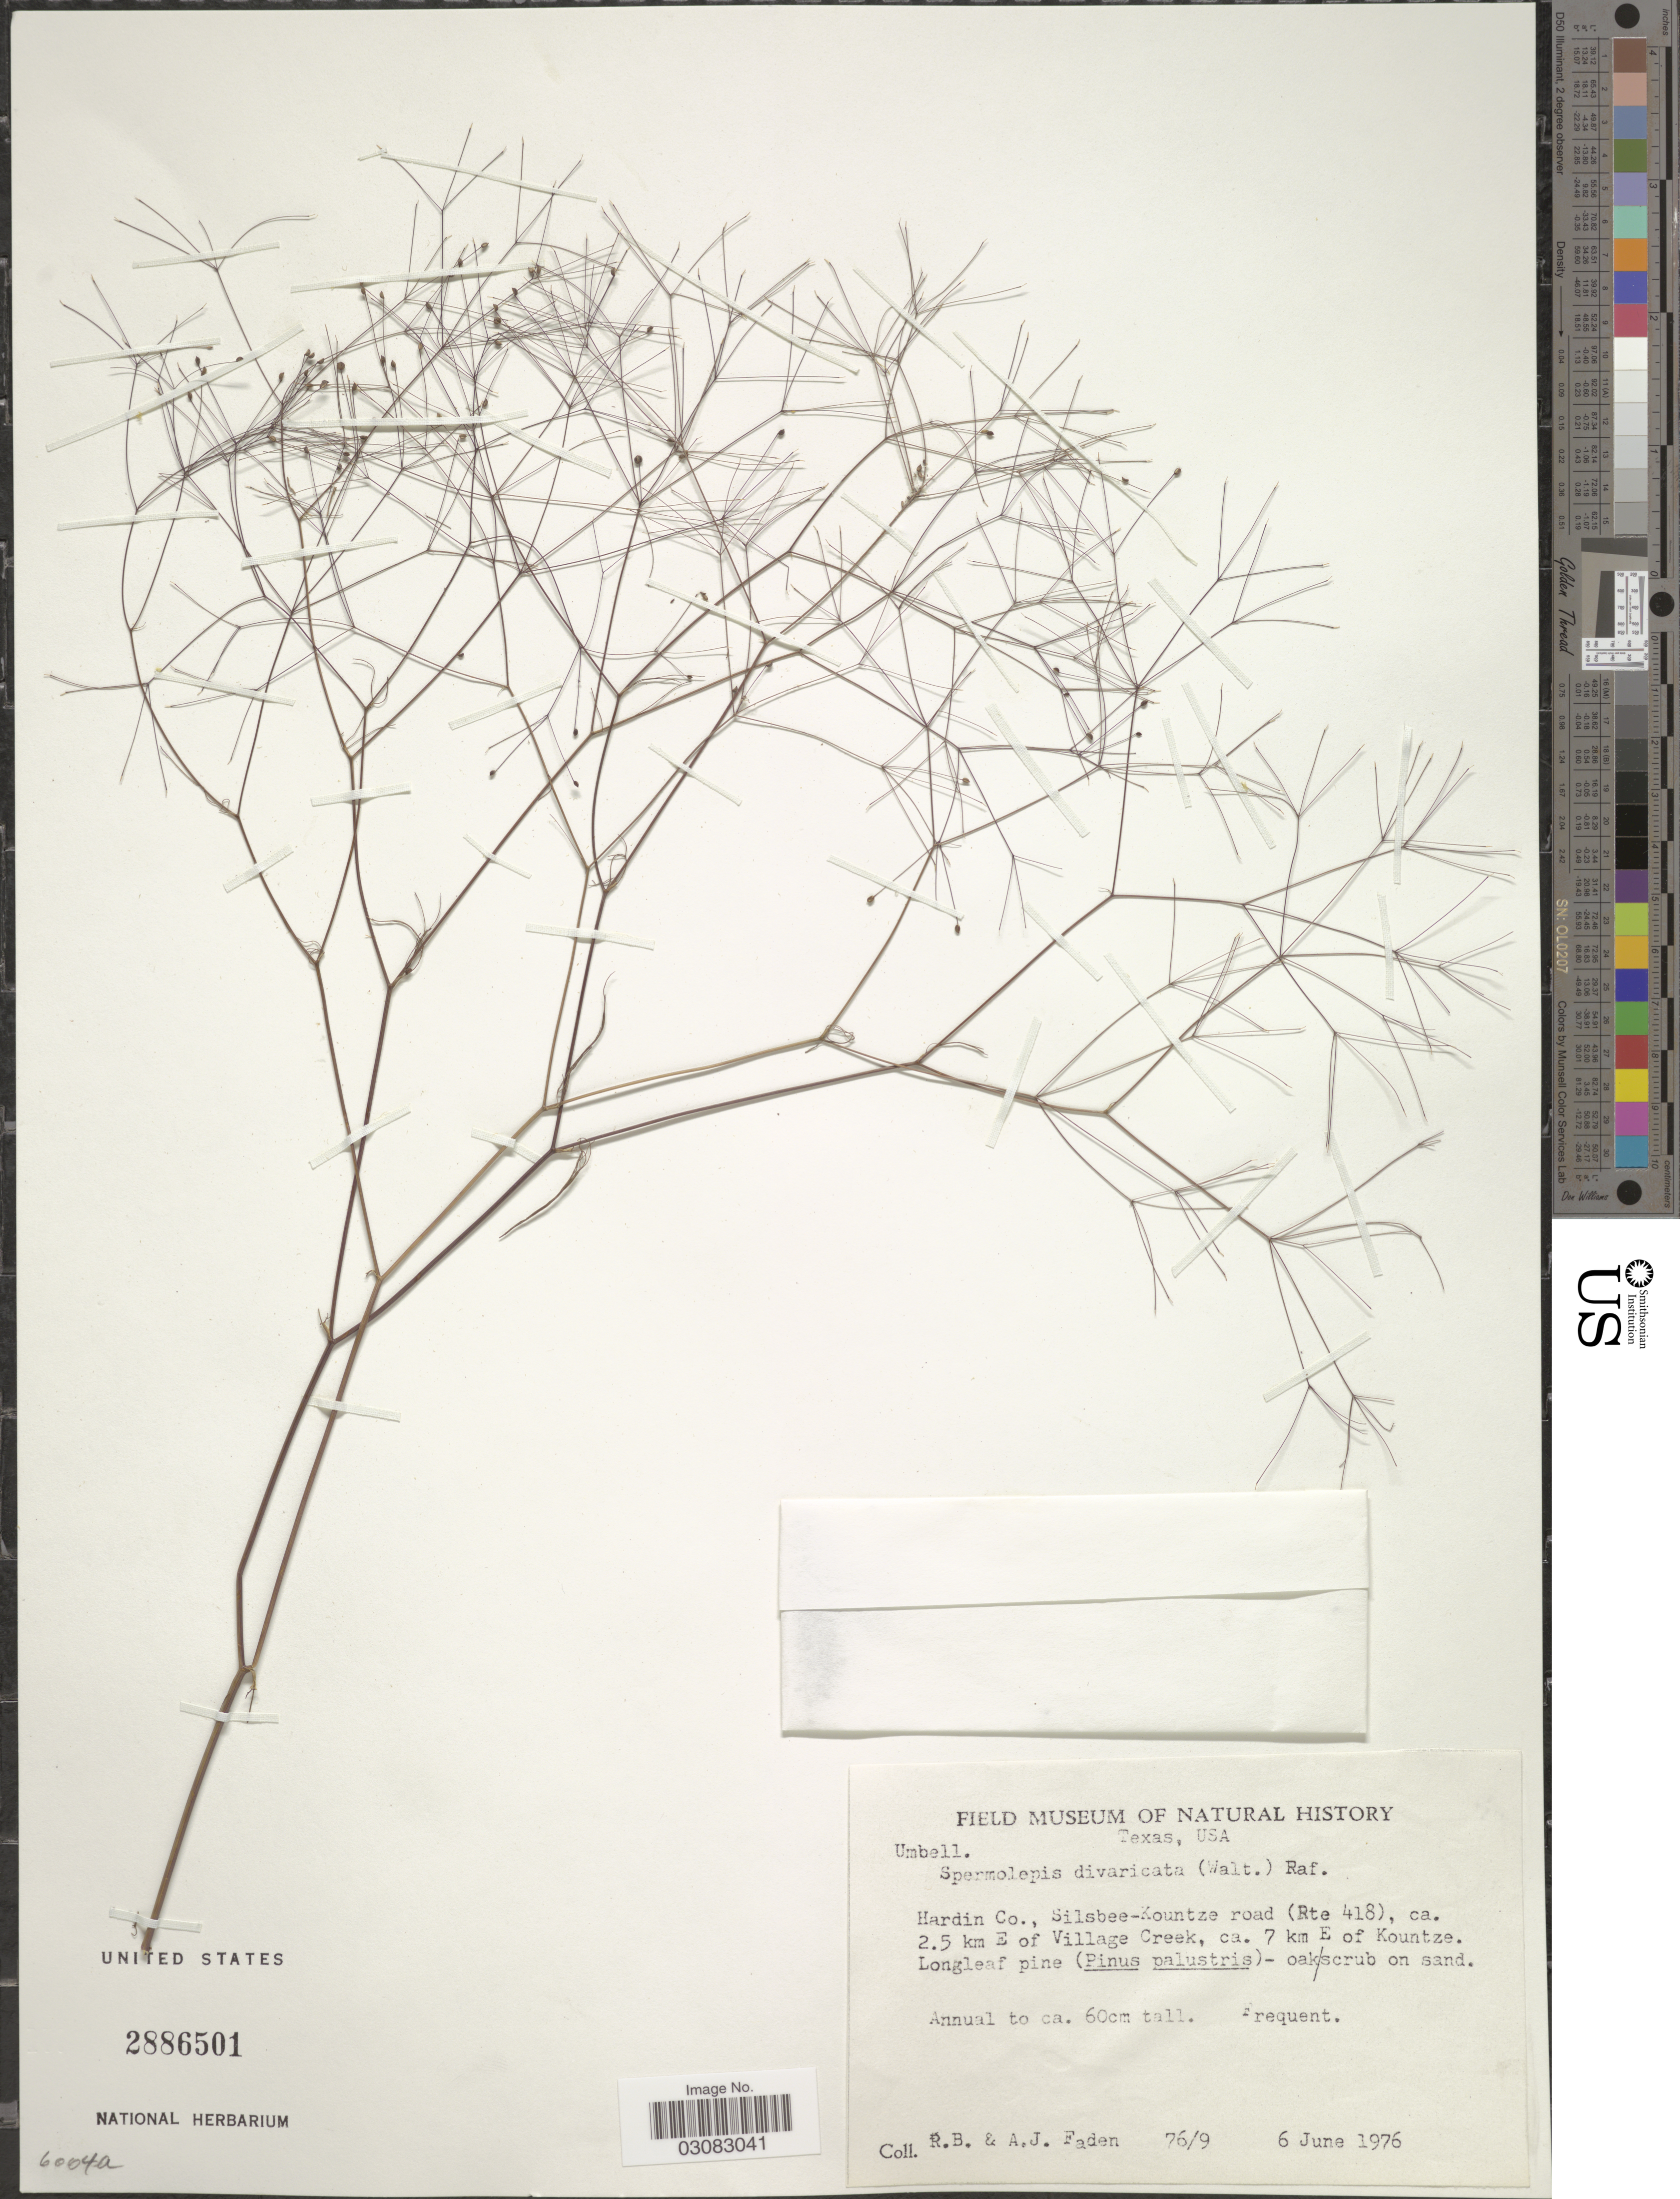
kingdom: Plantae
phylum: Tracheophyta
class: Magnoliopsida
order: Apiales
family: Apiaceae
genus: Spermolepis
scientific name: Spermolepis divaricata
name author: (Walter) Raf.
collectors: R. B. Faden & A. J. Faden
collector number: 76/9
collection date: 1976-06-06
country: United States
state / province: Texas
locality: Hardin Co., Silsbee-Kountze road (Rte 418), ca. 2.5 km E of Village Creek, ca. 7 km E of Kountze.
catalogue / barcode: US 2886501